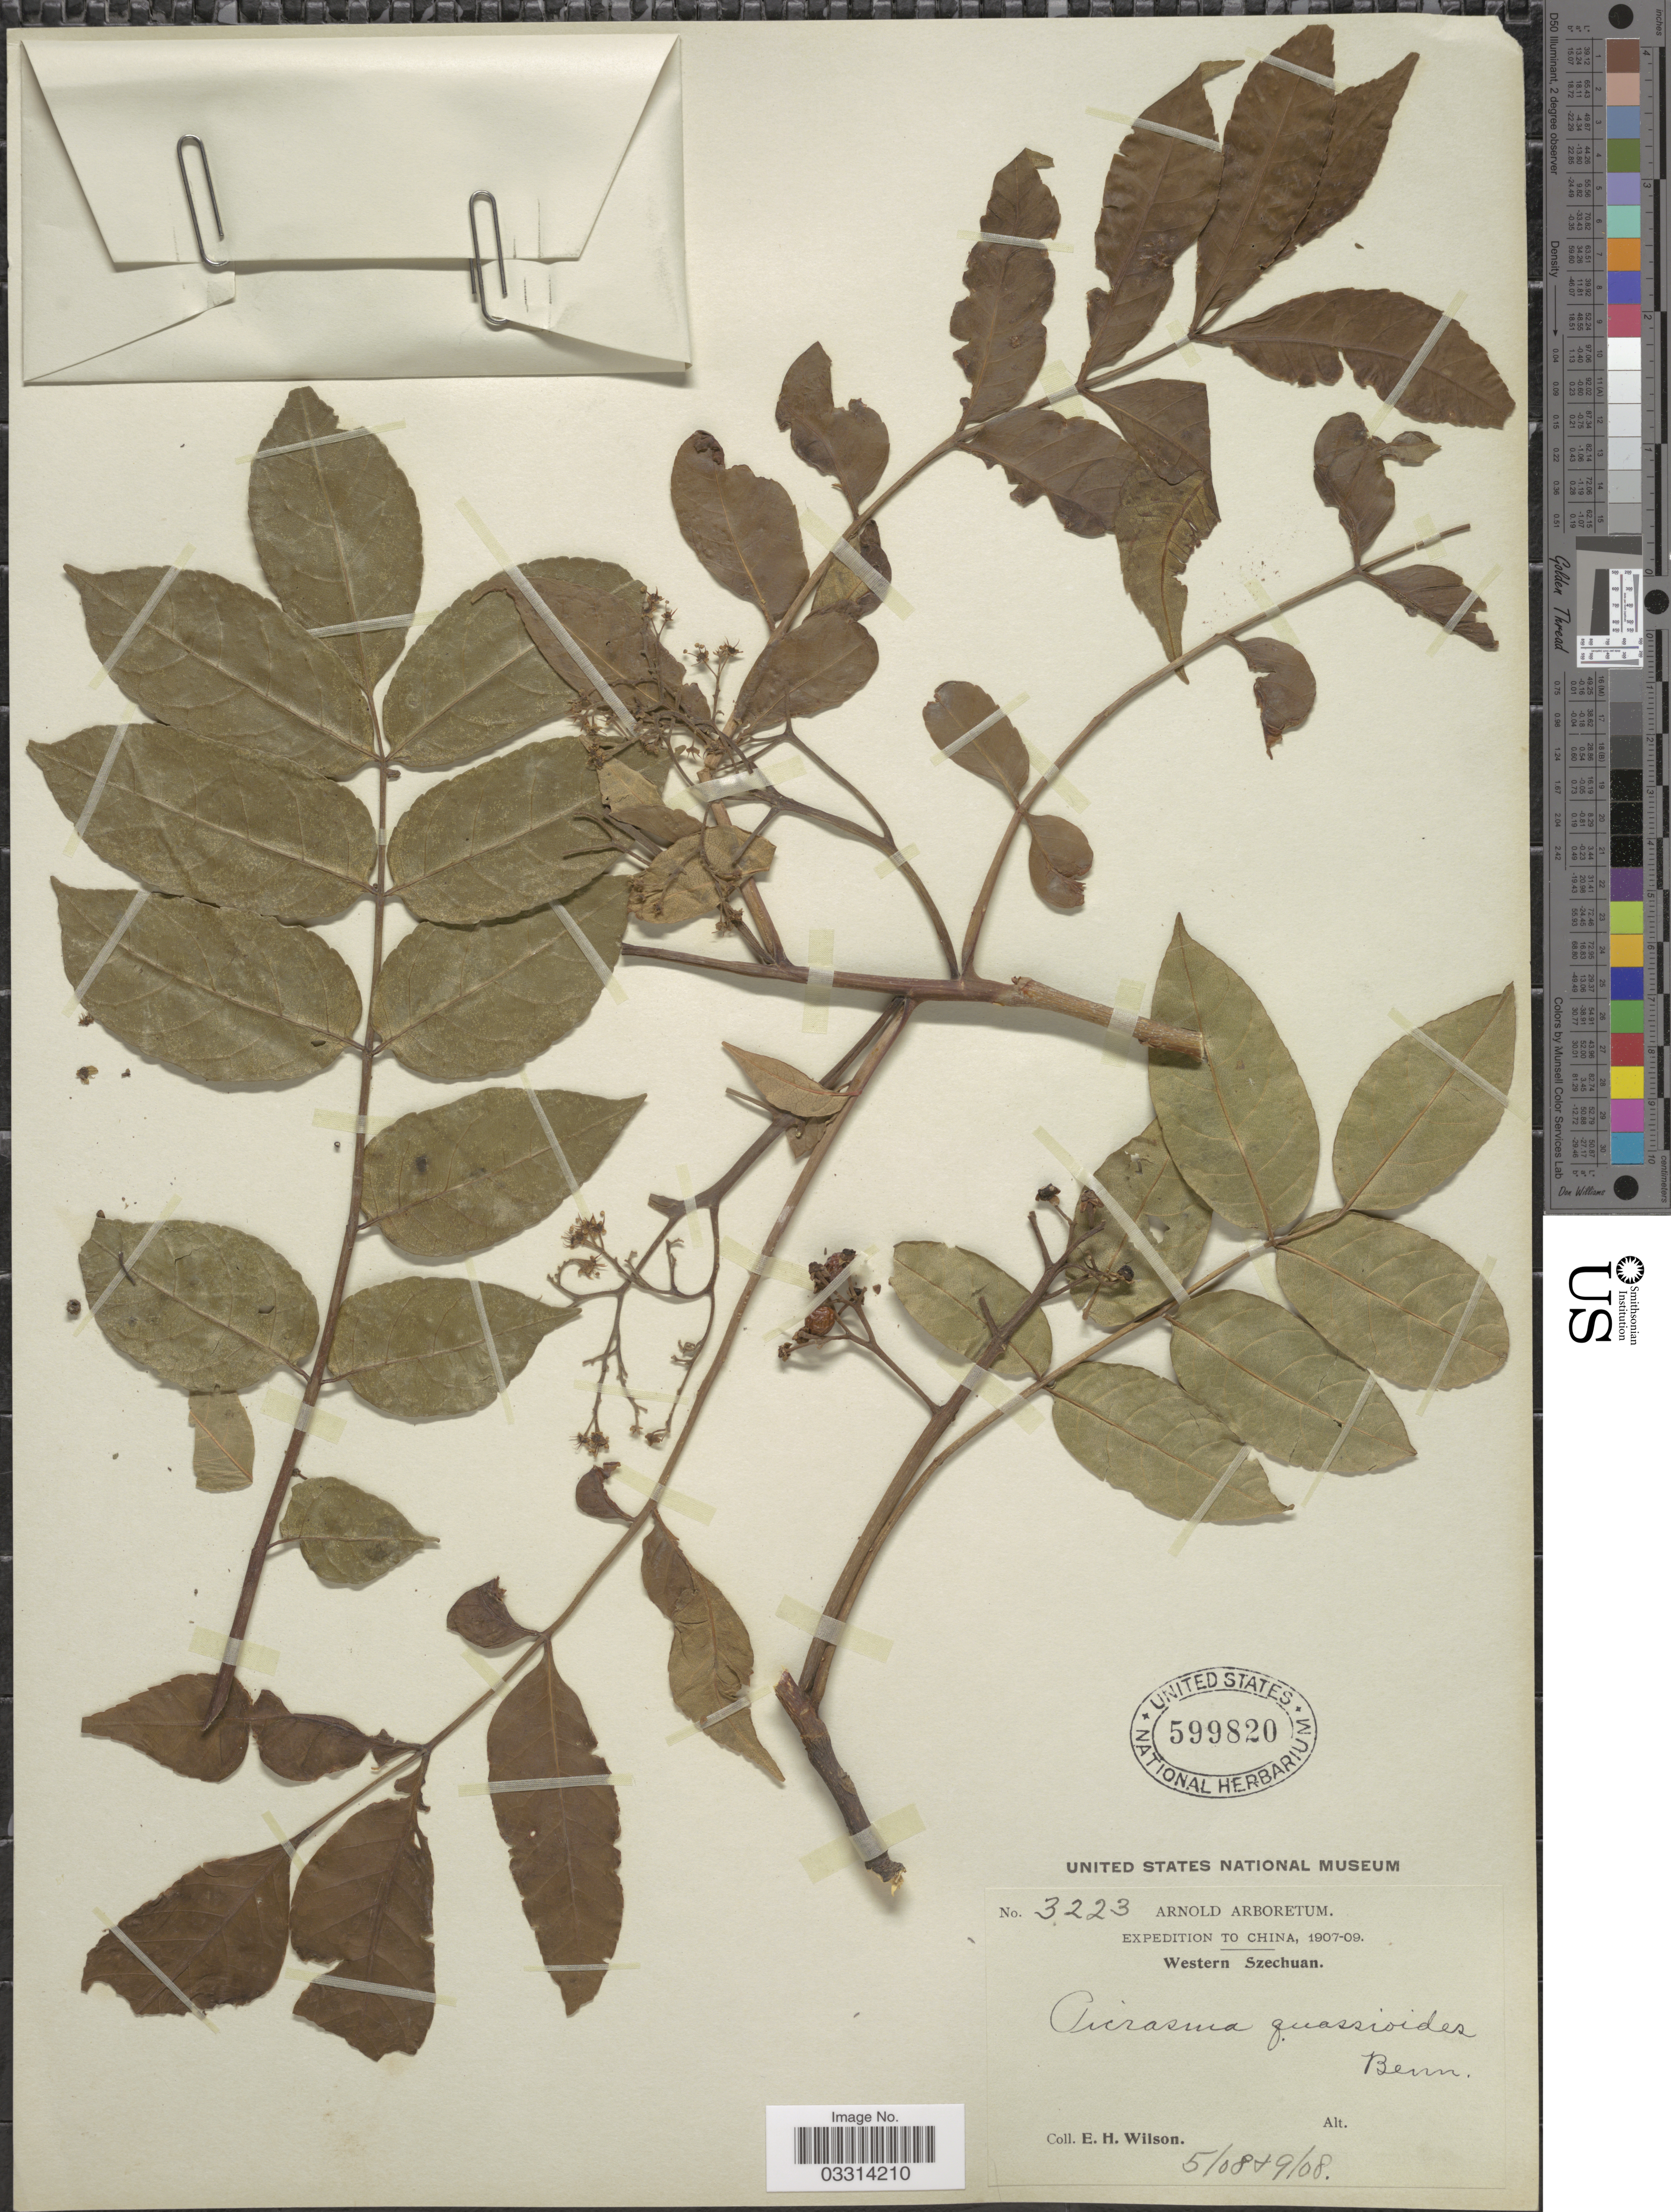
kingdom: Plantae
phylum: Tracheophyta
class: Magnoliopsida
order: Sapindales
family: Simaroubaceae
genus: Picrasma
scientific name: Picrasma quassioides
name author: (D. Don) Benn.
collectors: E. Wilson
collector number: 3223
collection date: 1908-05/1908-09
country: China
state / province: Sichuan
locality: Western Szechuan.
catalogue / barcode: US 599820